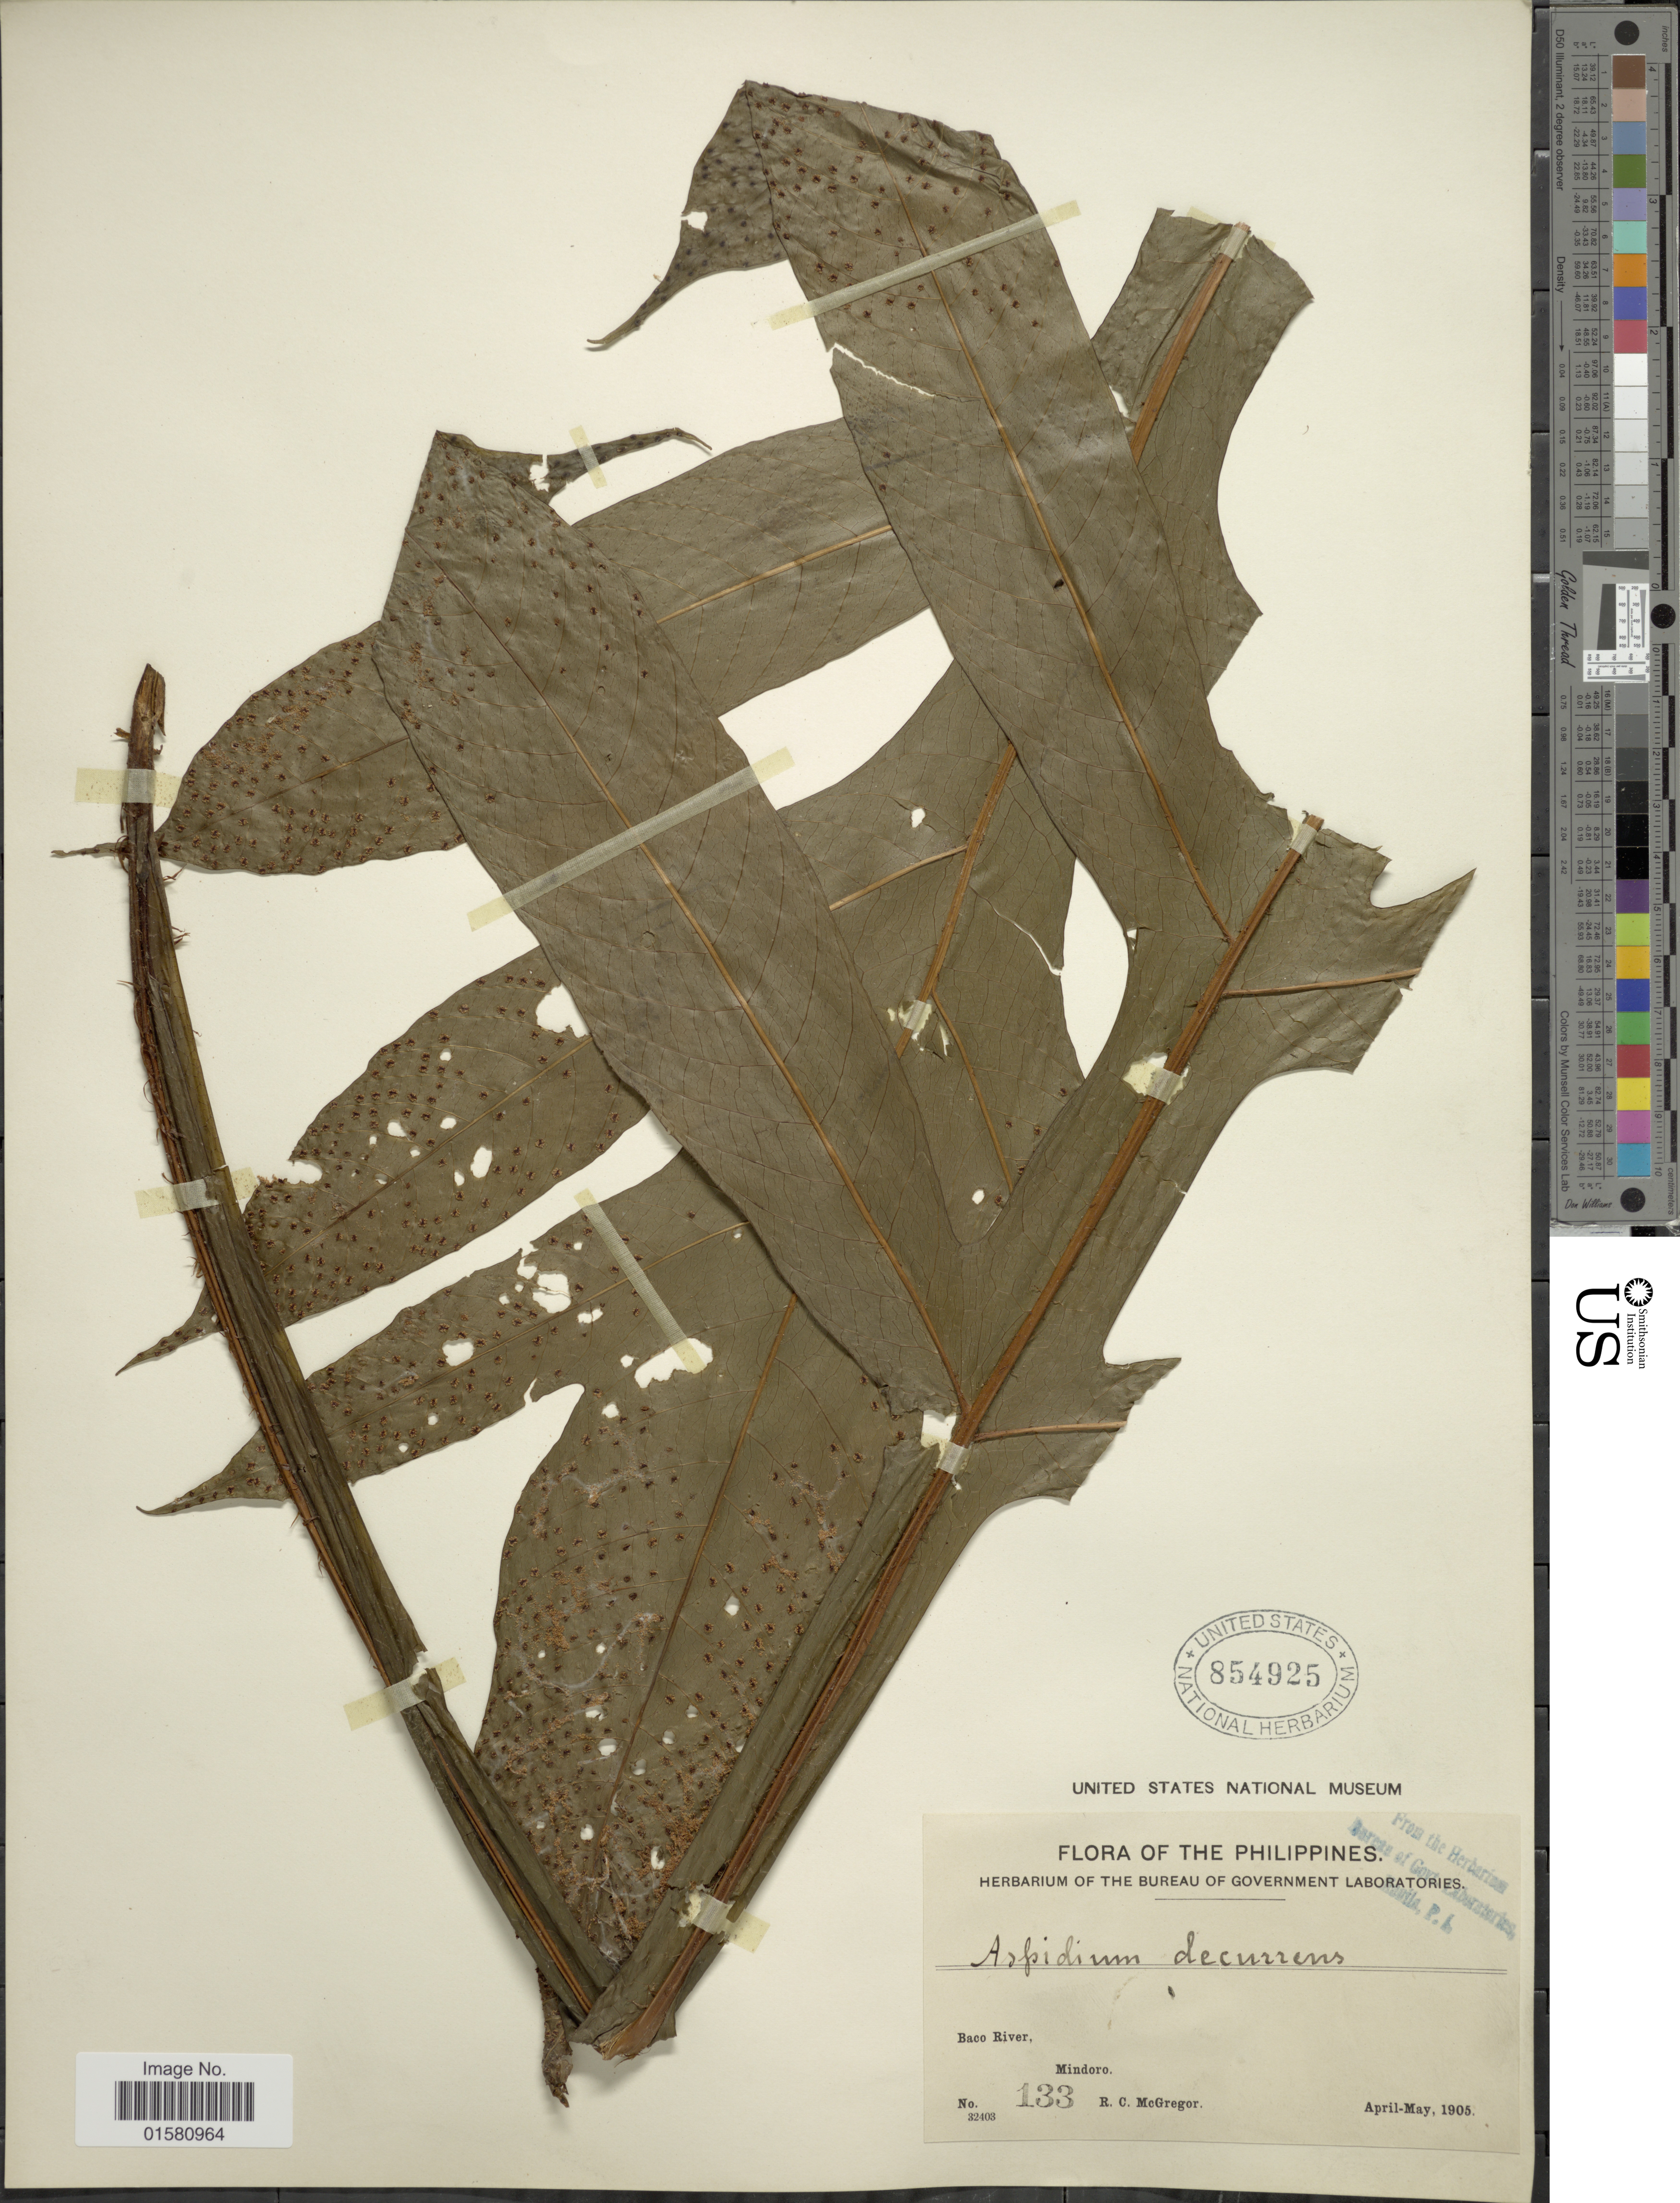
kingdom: Plantae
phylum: Tracheophyta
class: Polypodiopsida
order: Polypodiales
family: Tectariaceae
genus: Tectaria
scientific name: Tectaria decurrens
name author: (Presel.) Copel. in Elmer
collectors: R. C. McGregor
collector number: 133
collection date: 1905-04/1905-05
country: Philippines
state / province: Mimaropa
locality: Baco River, Mindoro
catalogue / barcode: US 854925